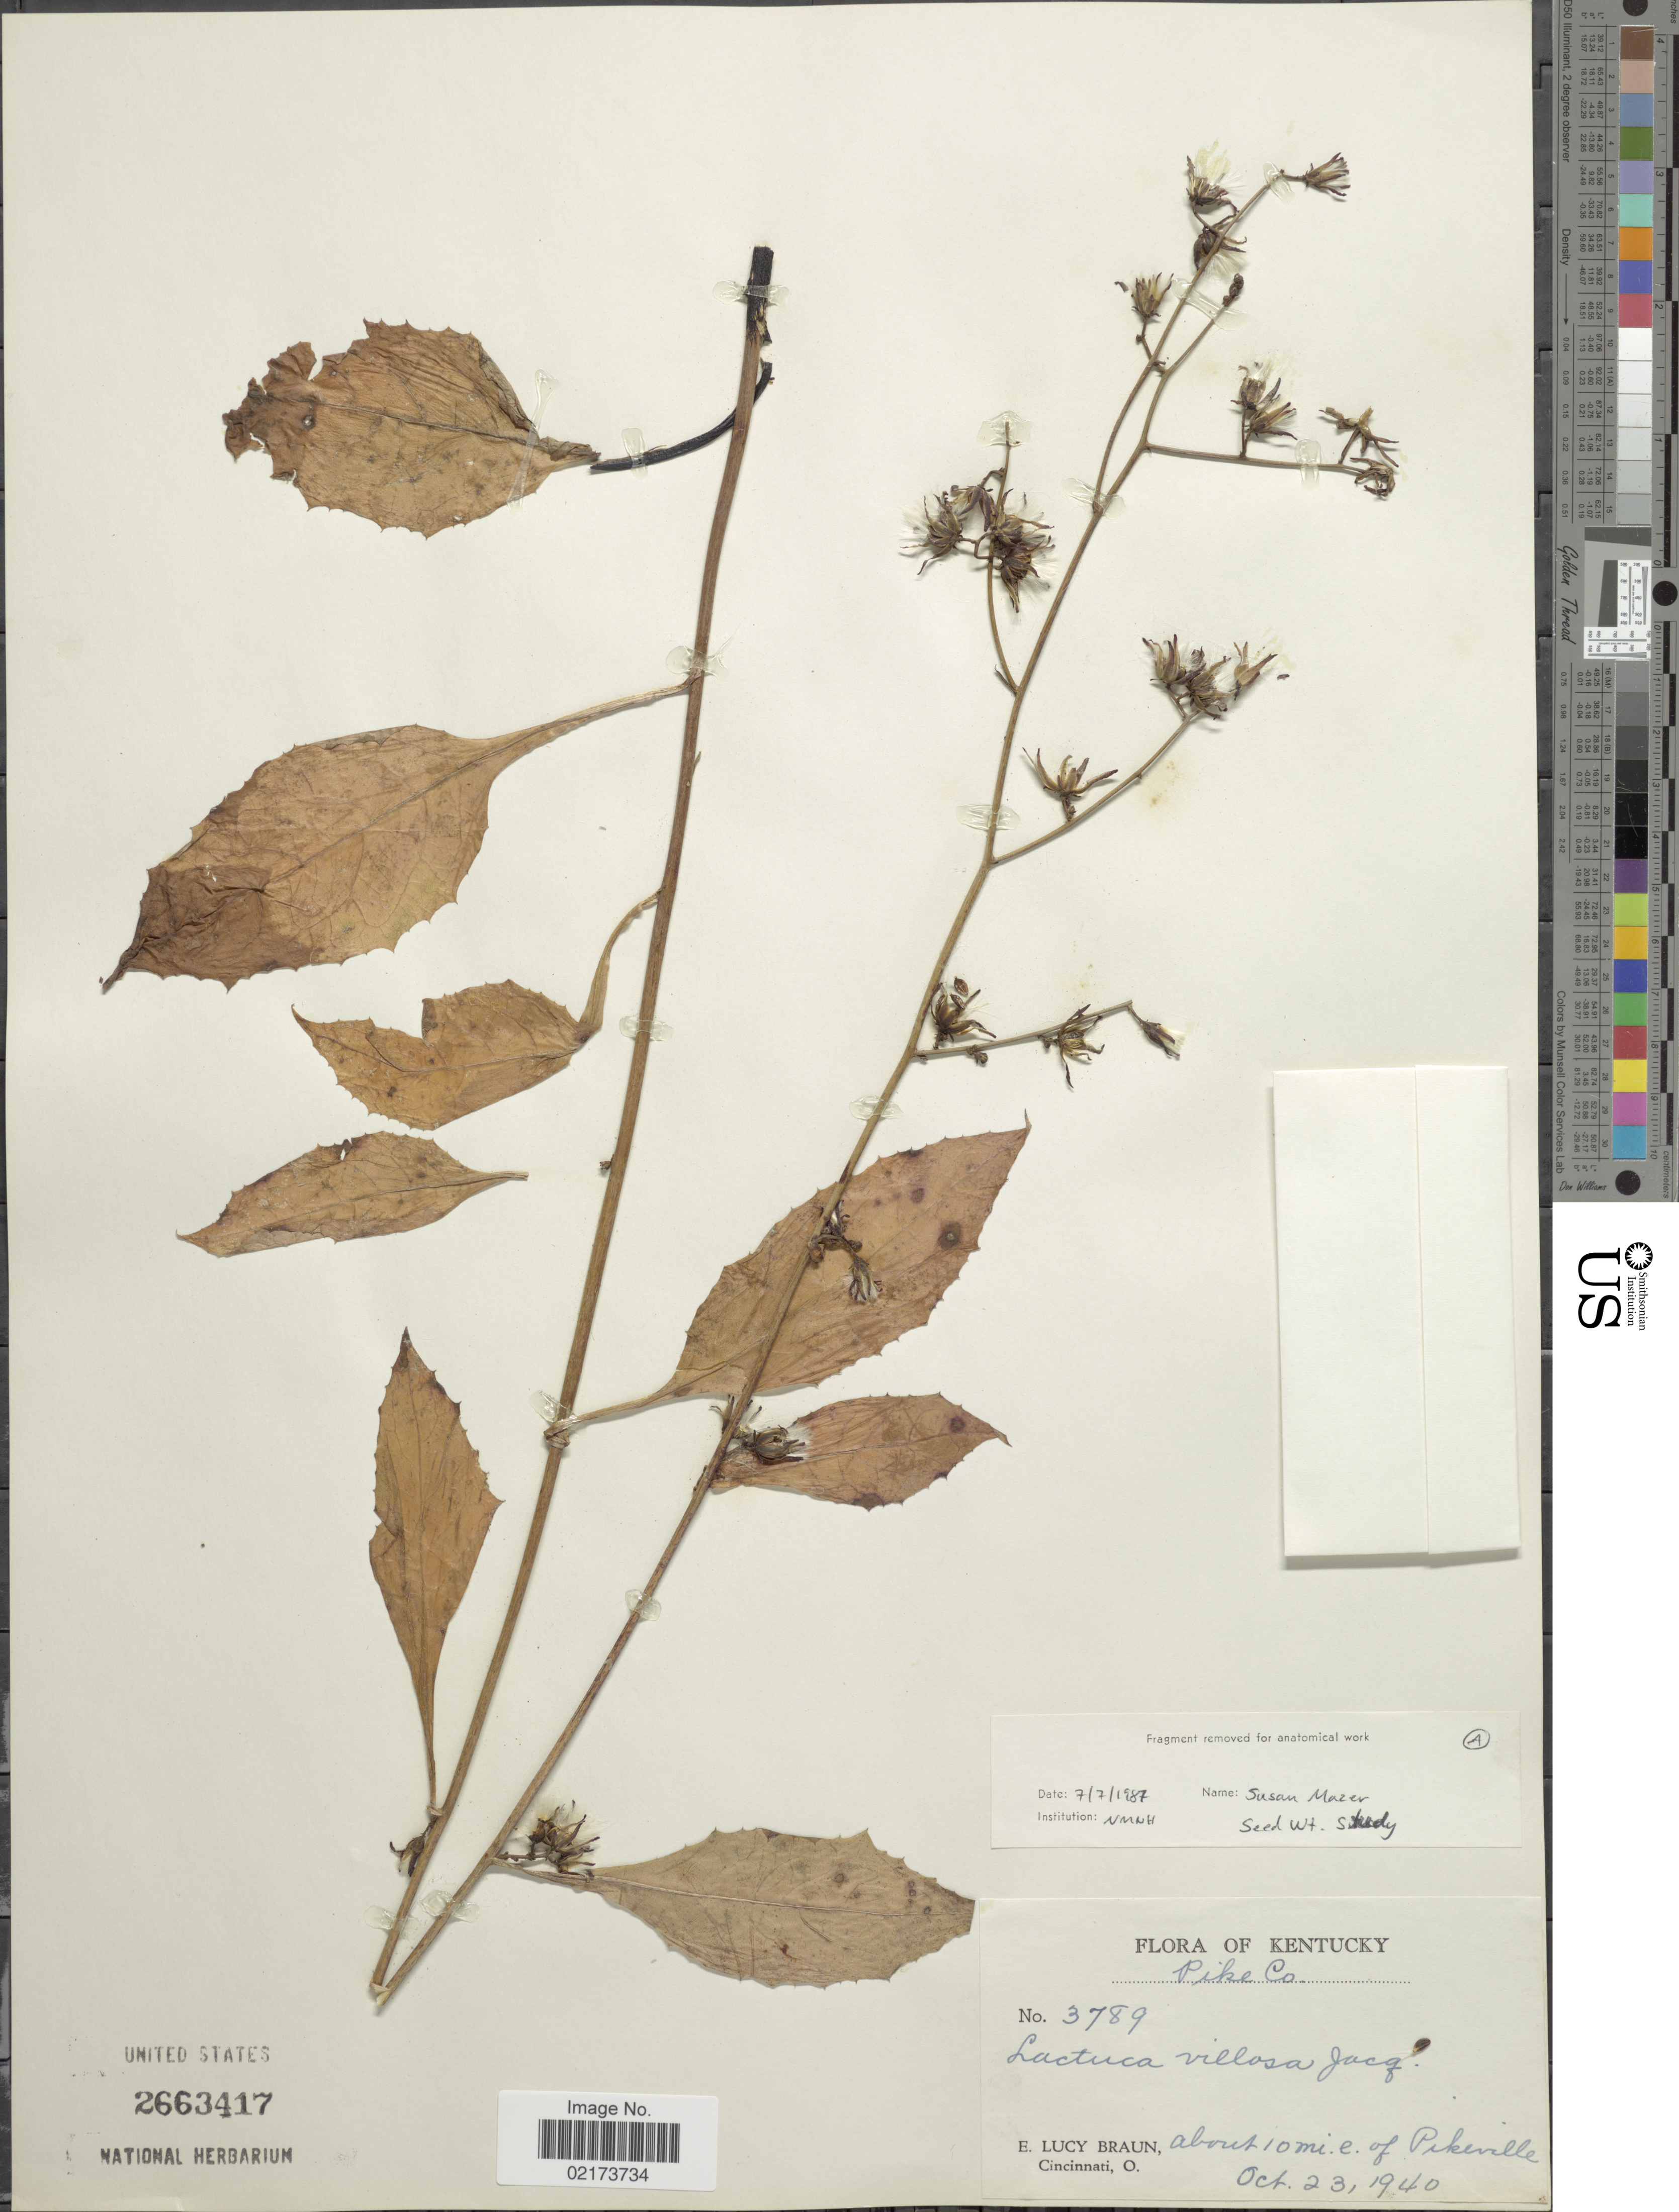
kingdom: Plantae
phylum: Tracheophyta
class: Magnoliopsida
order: Asterales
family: Asteraceae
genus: Lactuca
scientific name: Lactuca floridana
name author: (L.) Gaertn.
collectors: E. L. Braun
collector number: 3789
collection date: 1940-10-23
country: United States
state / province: Kentucky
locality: Pike Co., about 10 mi. e. of Pikeville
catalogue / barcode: US 2663417